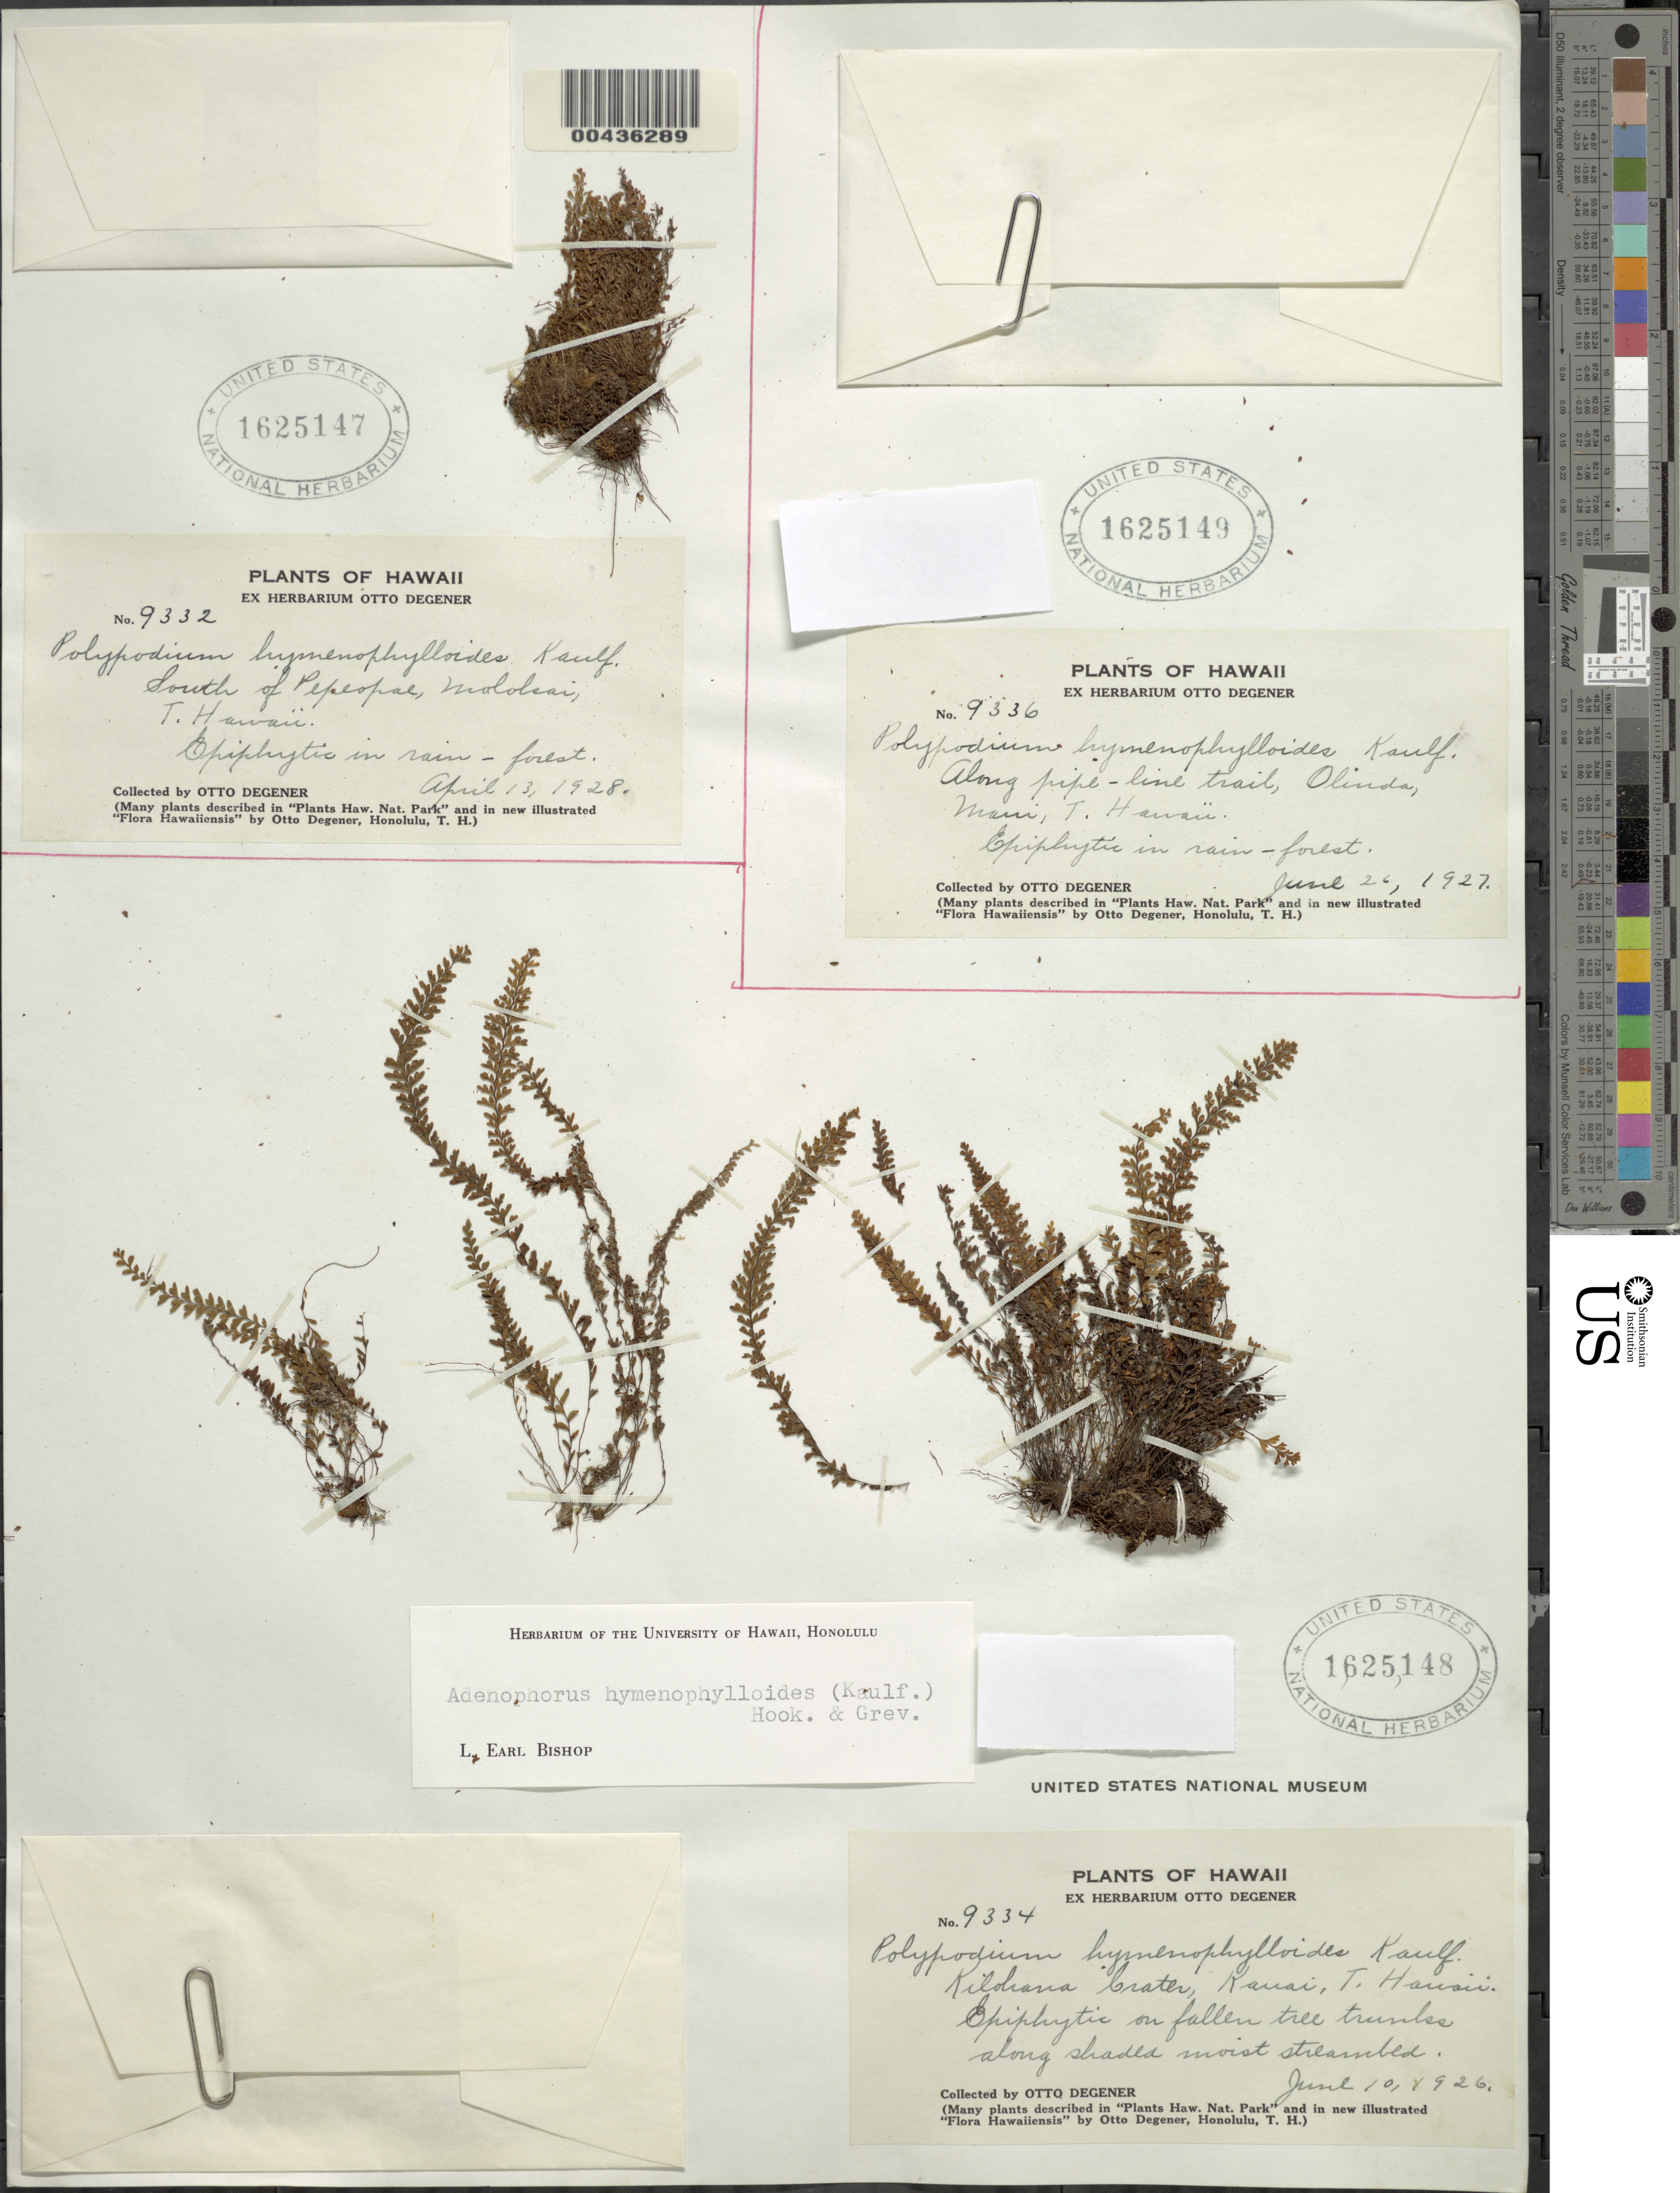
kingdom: Plantae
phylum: Tracheophyta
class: Polypodiopsida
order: Polypodiales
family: Polypodiaceae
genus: Adenophorus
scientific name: Adenophorus hymenophylloides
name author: (Kaulf.) Hook. & Grev.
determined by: Bishop, L. E.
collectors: O. Degener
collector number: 9332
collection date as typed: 13 Apr 1928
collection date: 1928-04-13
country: United States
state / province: Hawaii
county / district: Maui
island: Moloka'i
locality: South of Pepeopae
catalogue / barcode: US 1625147